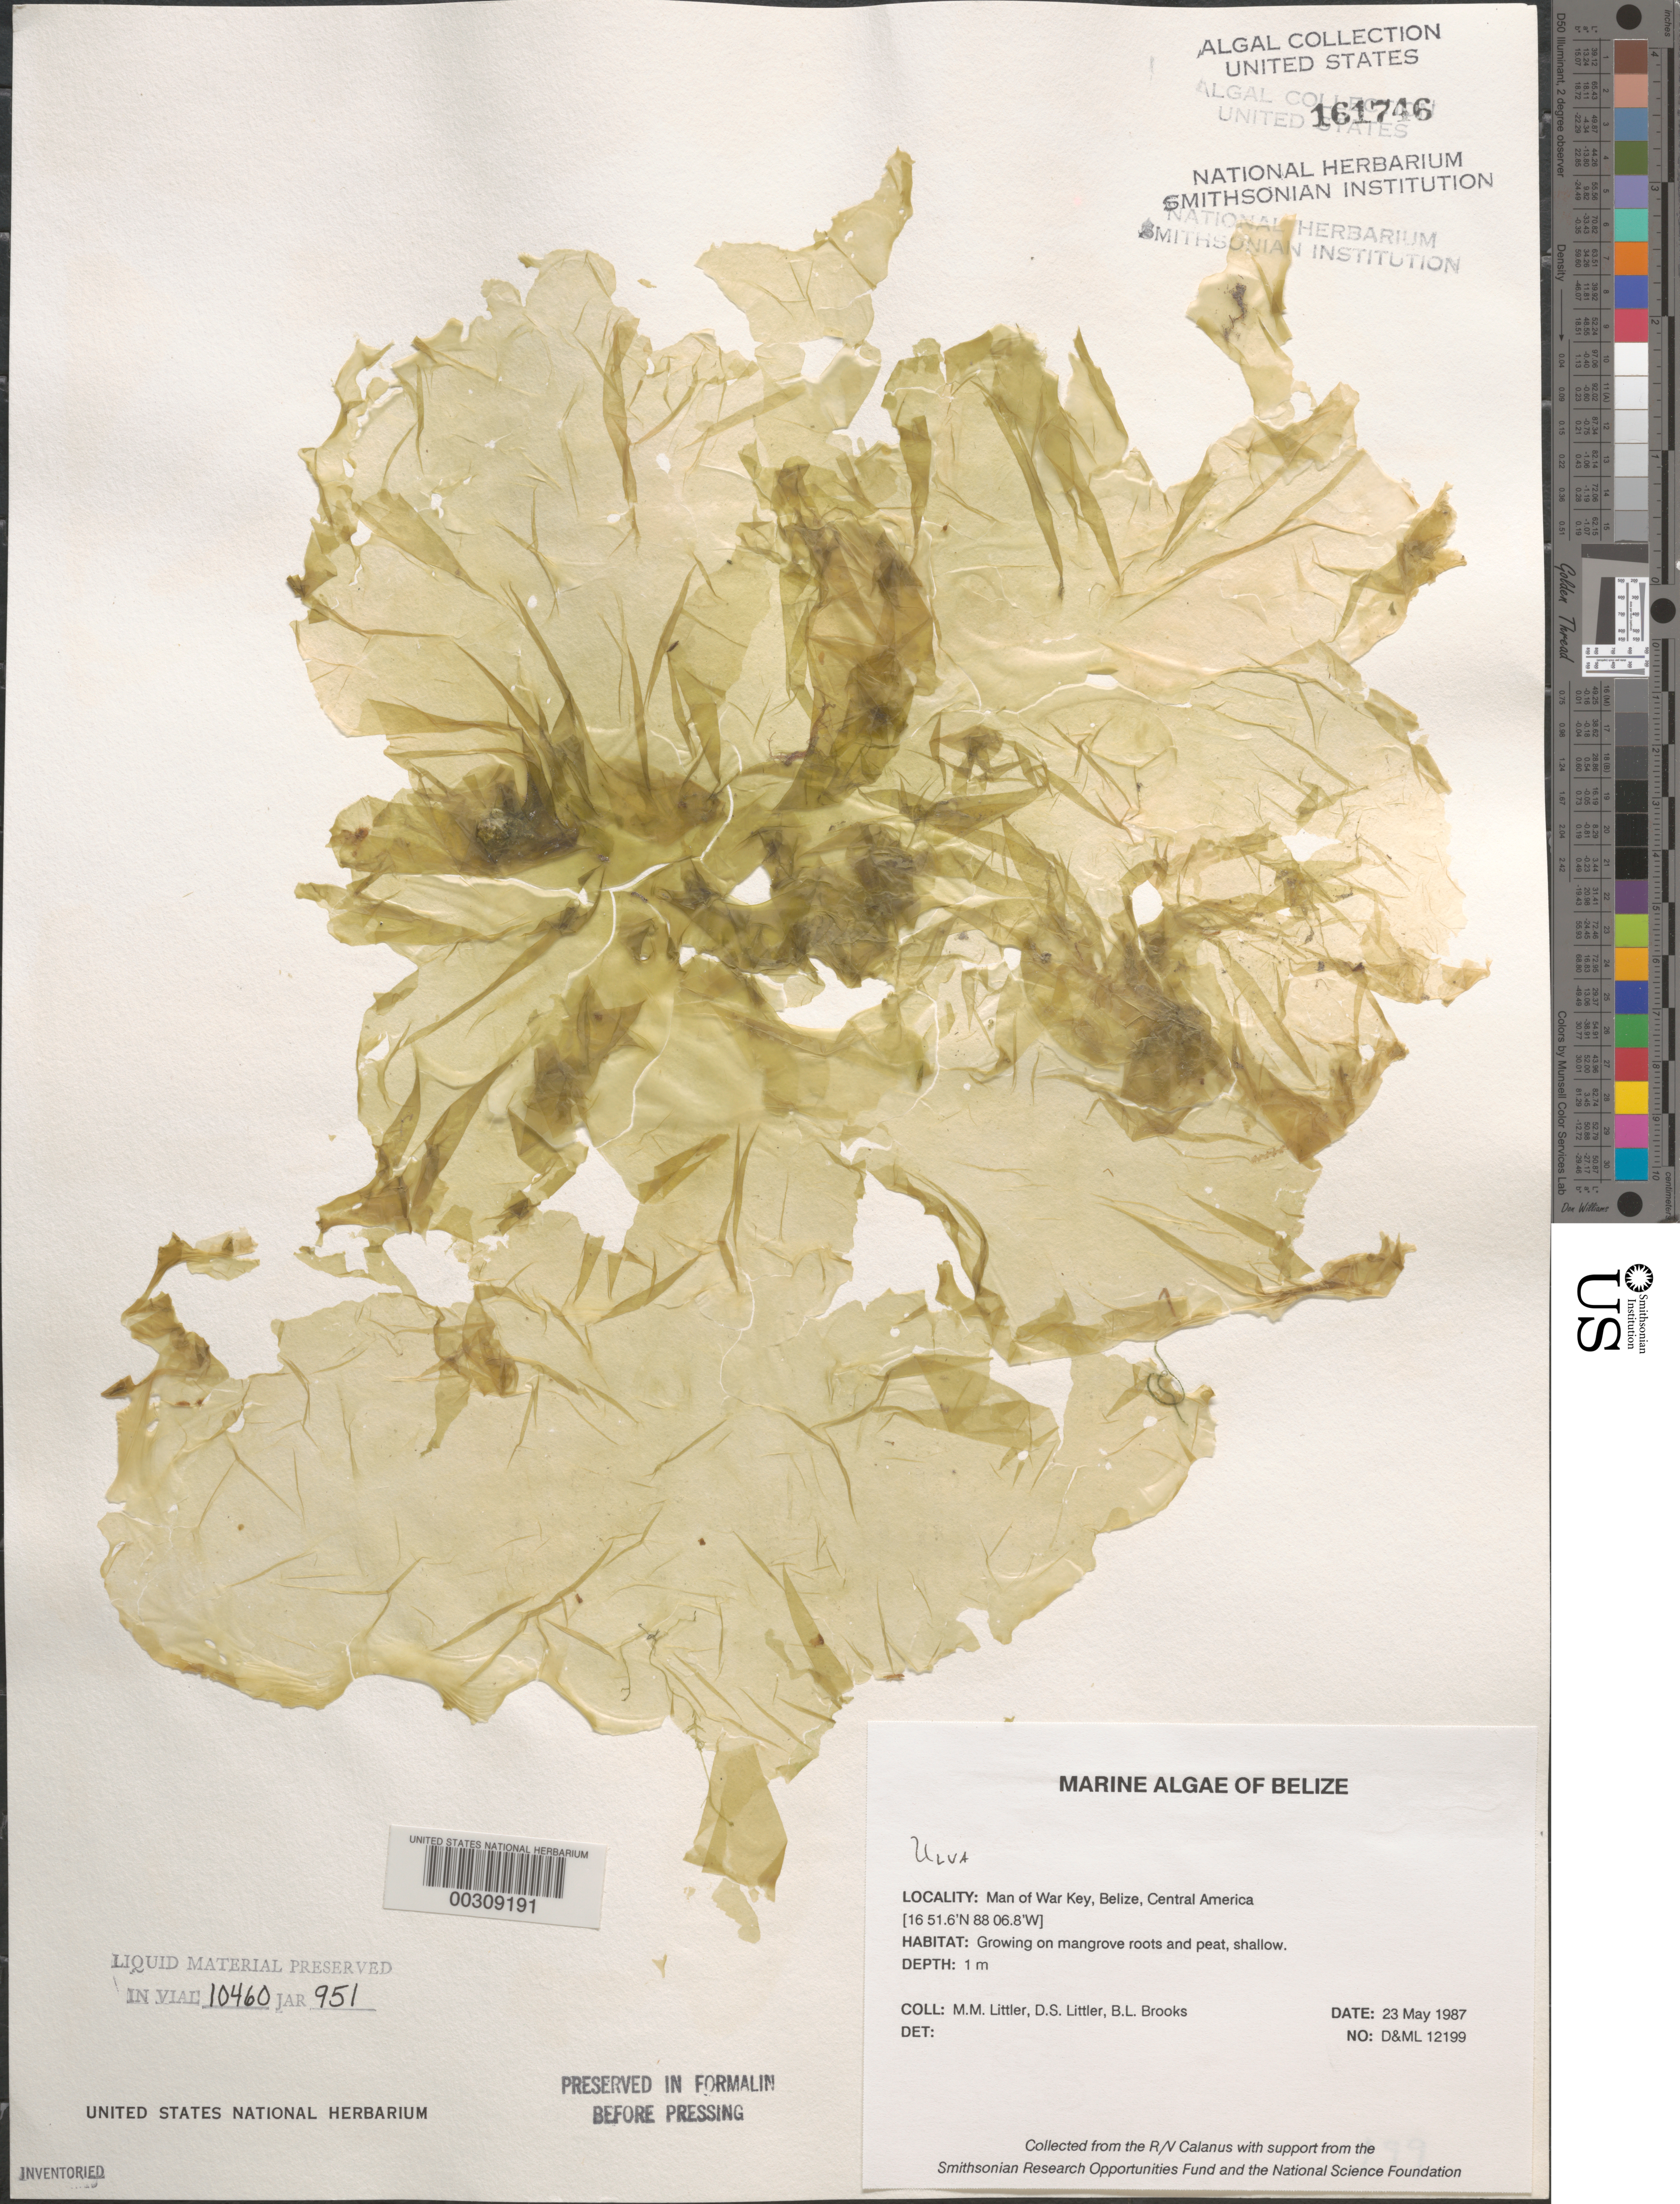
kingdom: Plantae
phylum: Chlorophyta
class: Ulvophyceae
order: Ulvales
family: Ulvaceae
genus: Ulva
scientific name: Ulva sp.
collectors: M. M. Littler, D. S. Littler & B. Brooks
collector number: D&ML 12199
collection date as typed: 23 May 1987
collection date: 1987-05-23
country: Belize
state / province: Stann Creek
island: Man of War Cay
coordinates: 16 51.6'N, 88 06.8'W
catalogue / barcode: US 161746